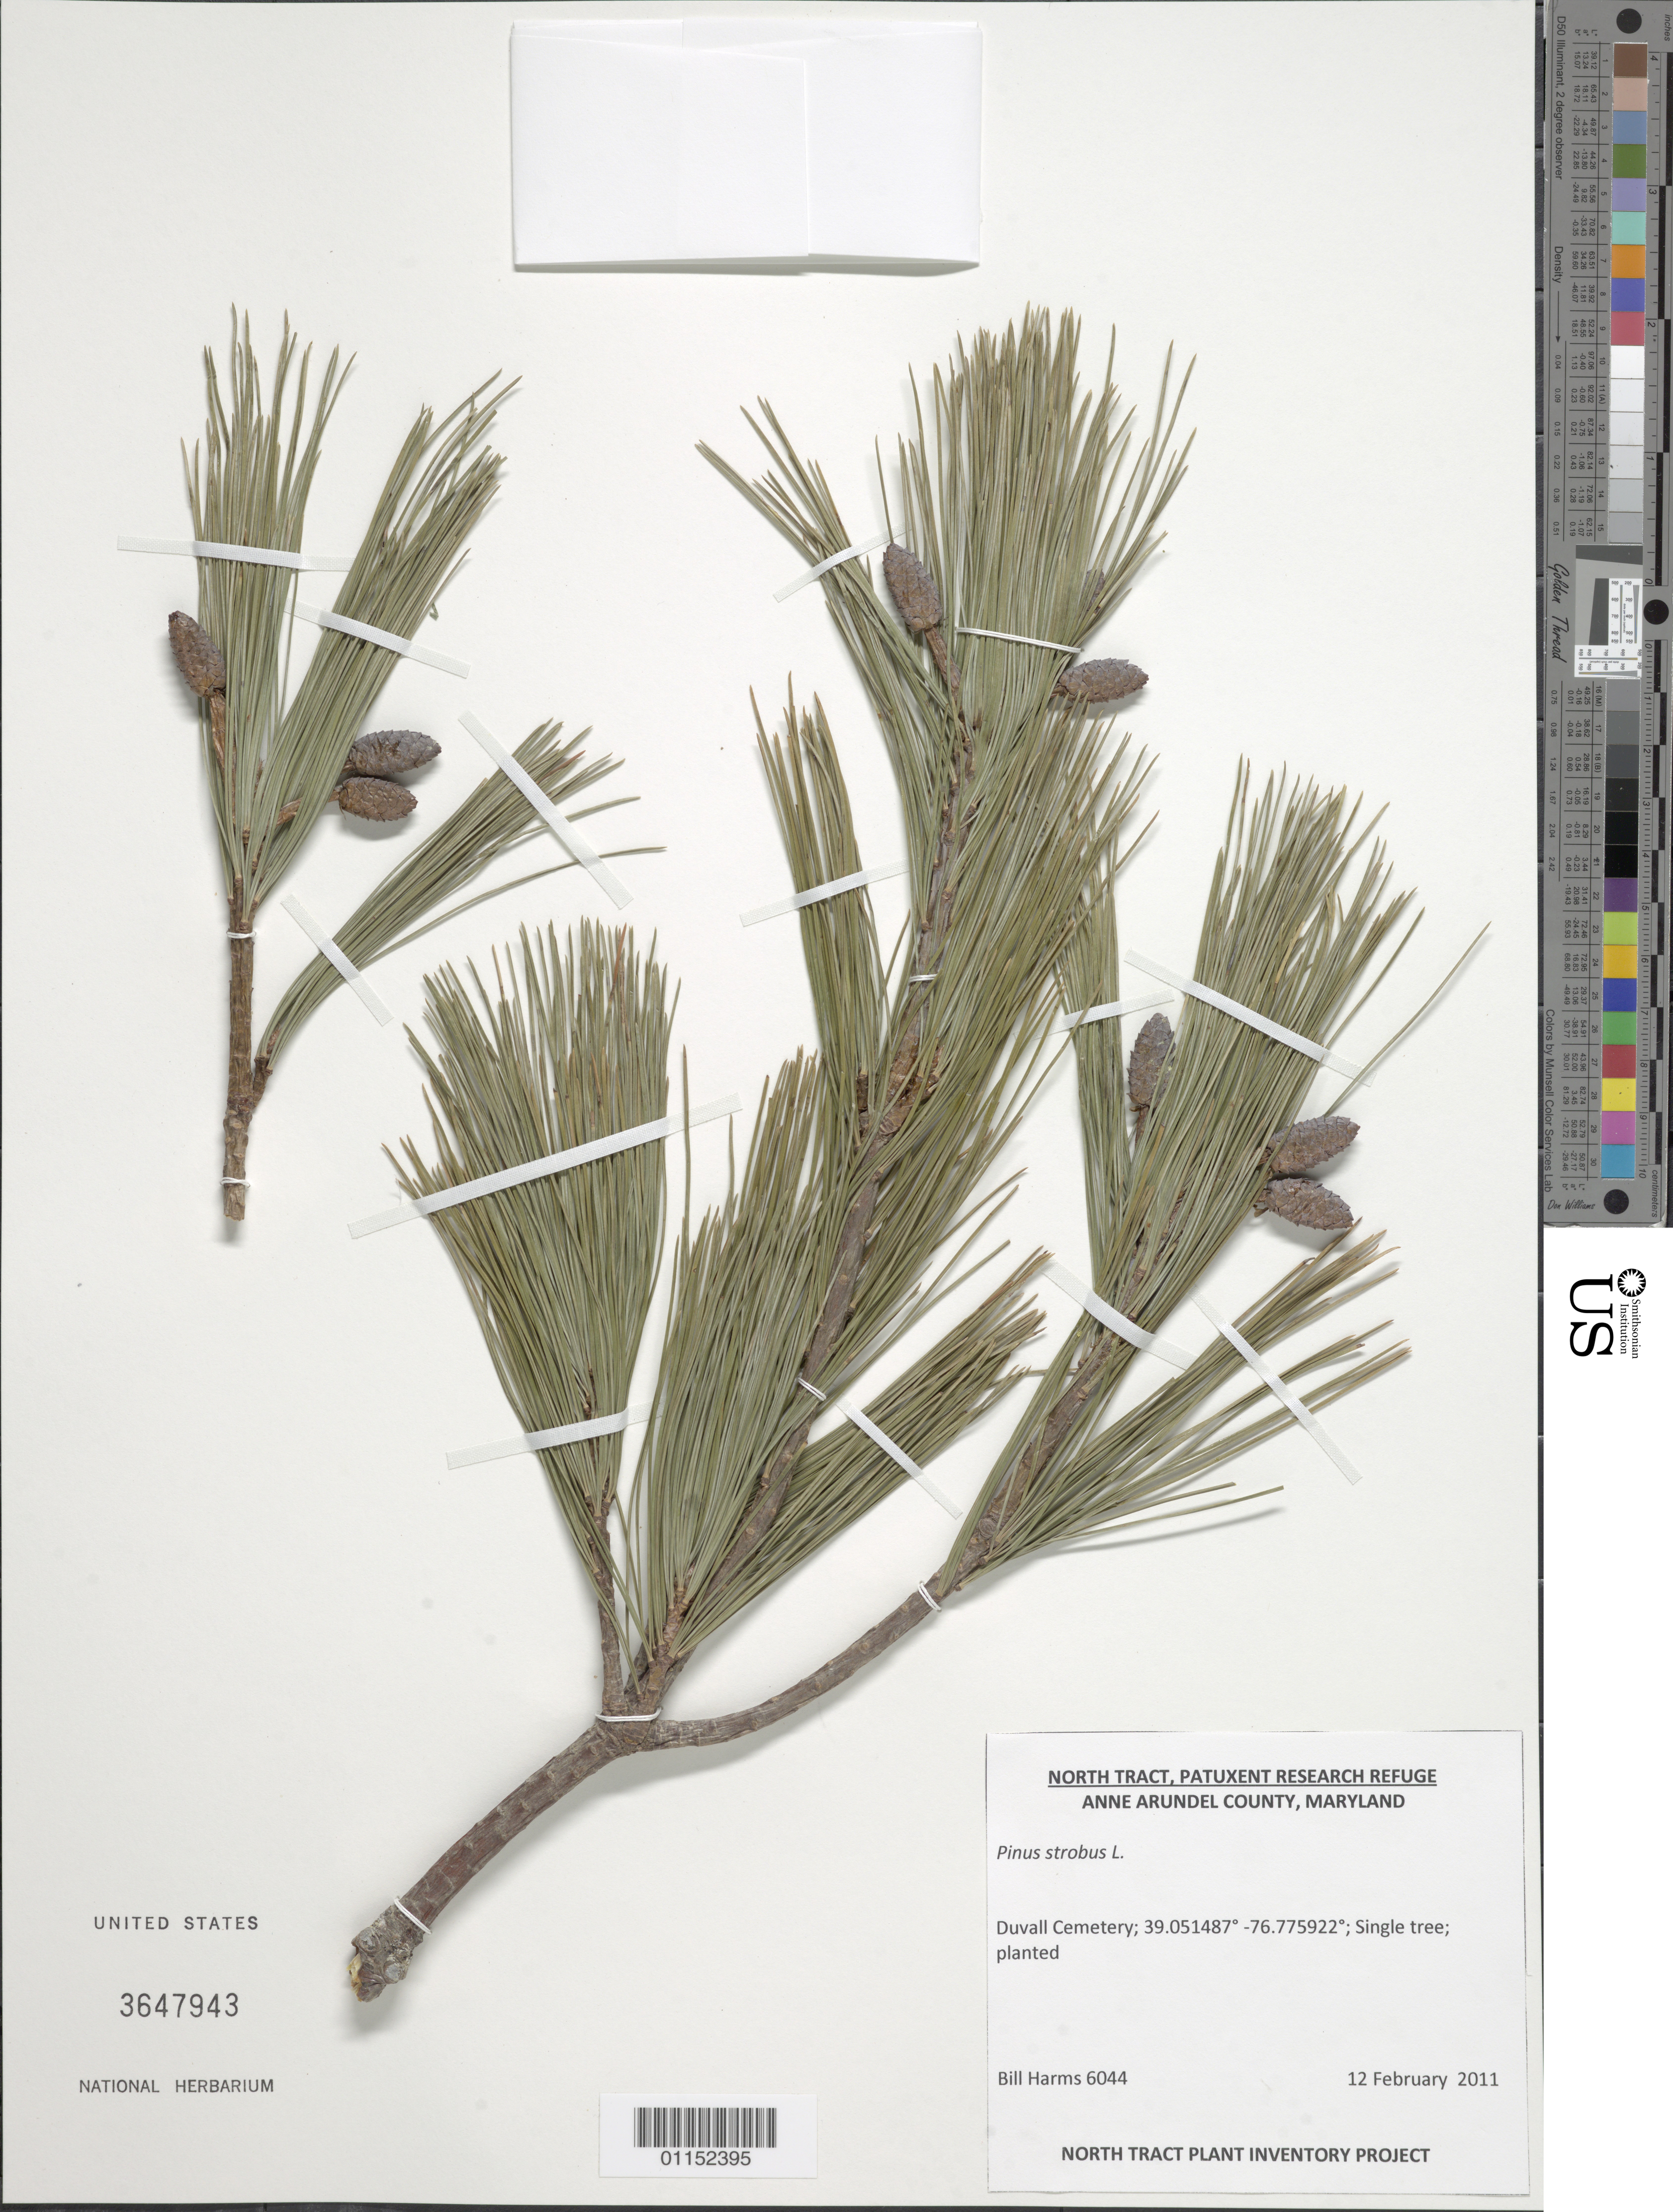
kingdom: Plantae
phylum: Tracheophyta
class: Pinopsida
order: Pinales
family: Pinaceae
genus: Pinus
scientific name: Pinus strobus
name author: L.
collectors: B. Harms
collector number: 6044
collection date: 2011-02-12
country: United States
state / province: Maryland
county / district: Anne Arundel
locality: Anne Arundel County, Duvall Cemetery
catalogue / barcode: US 3647943